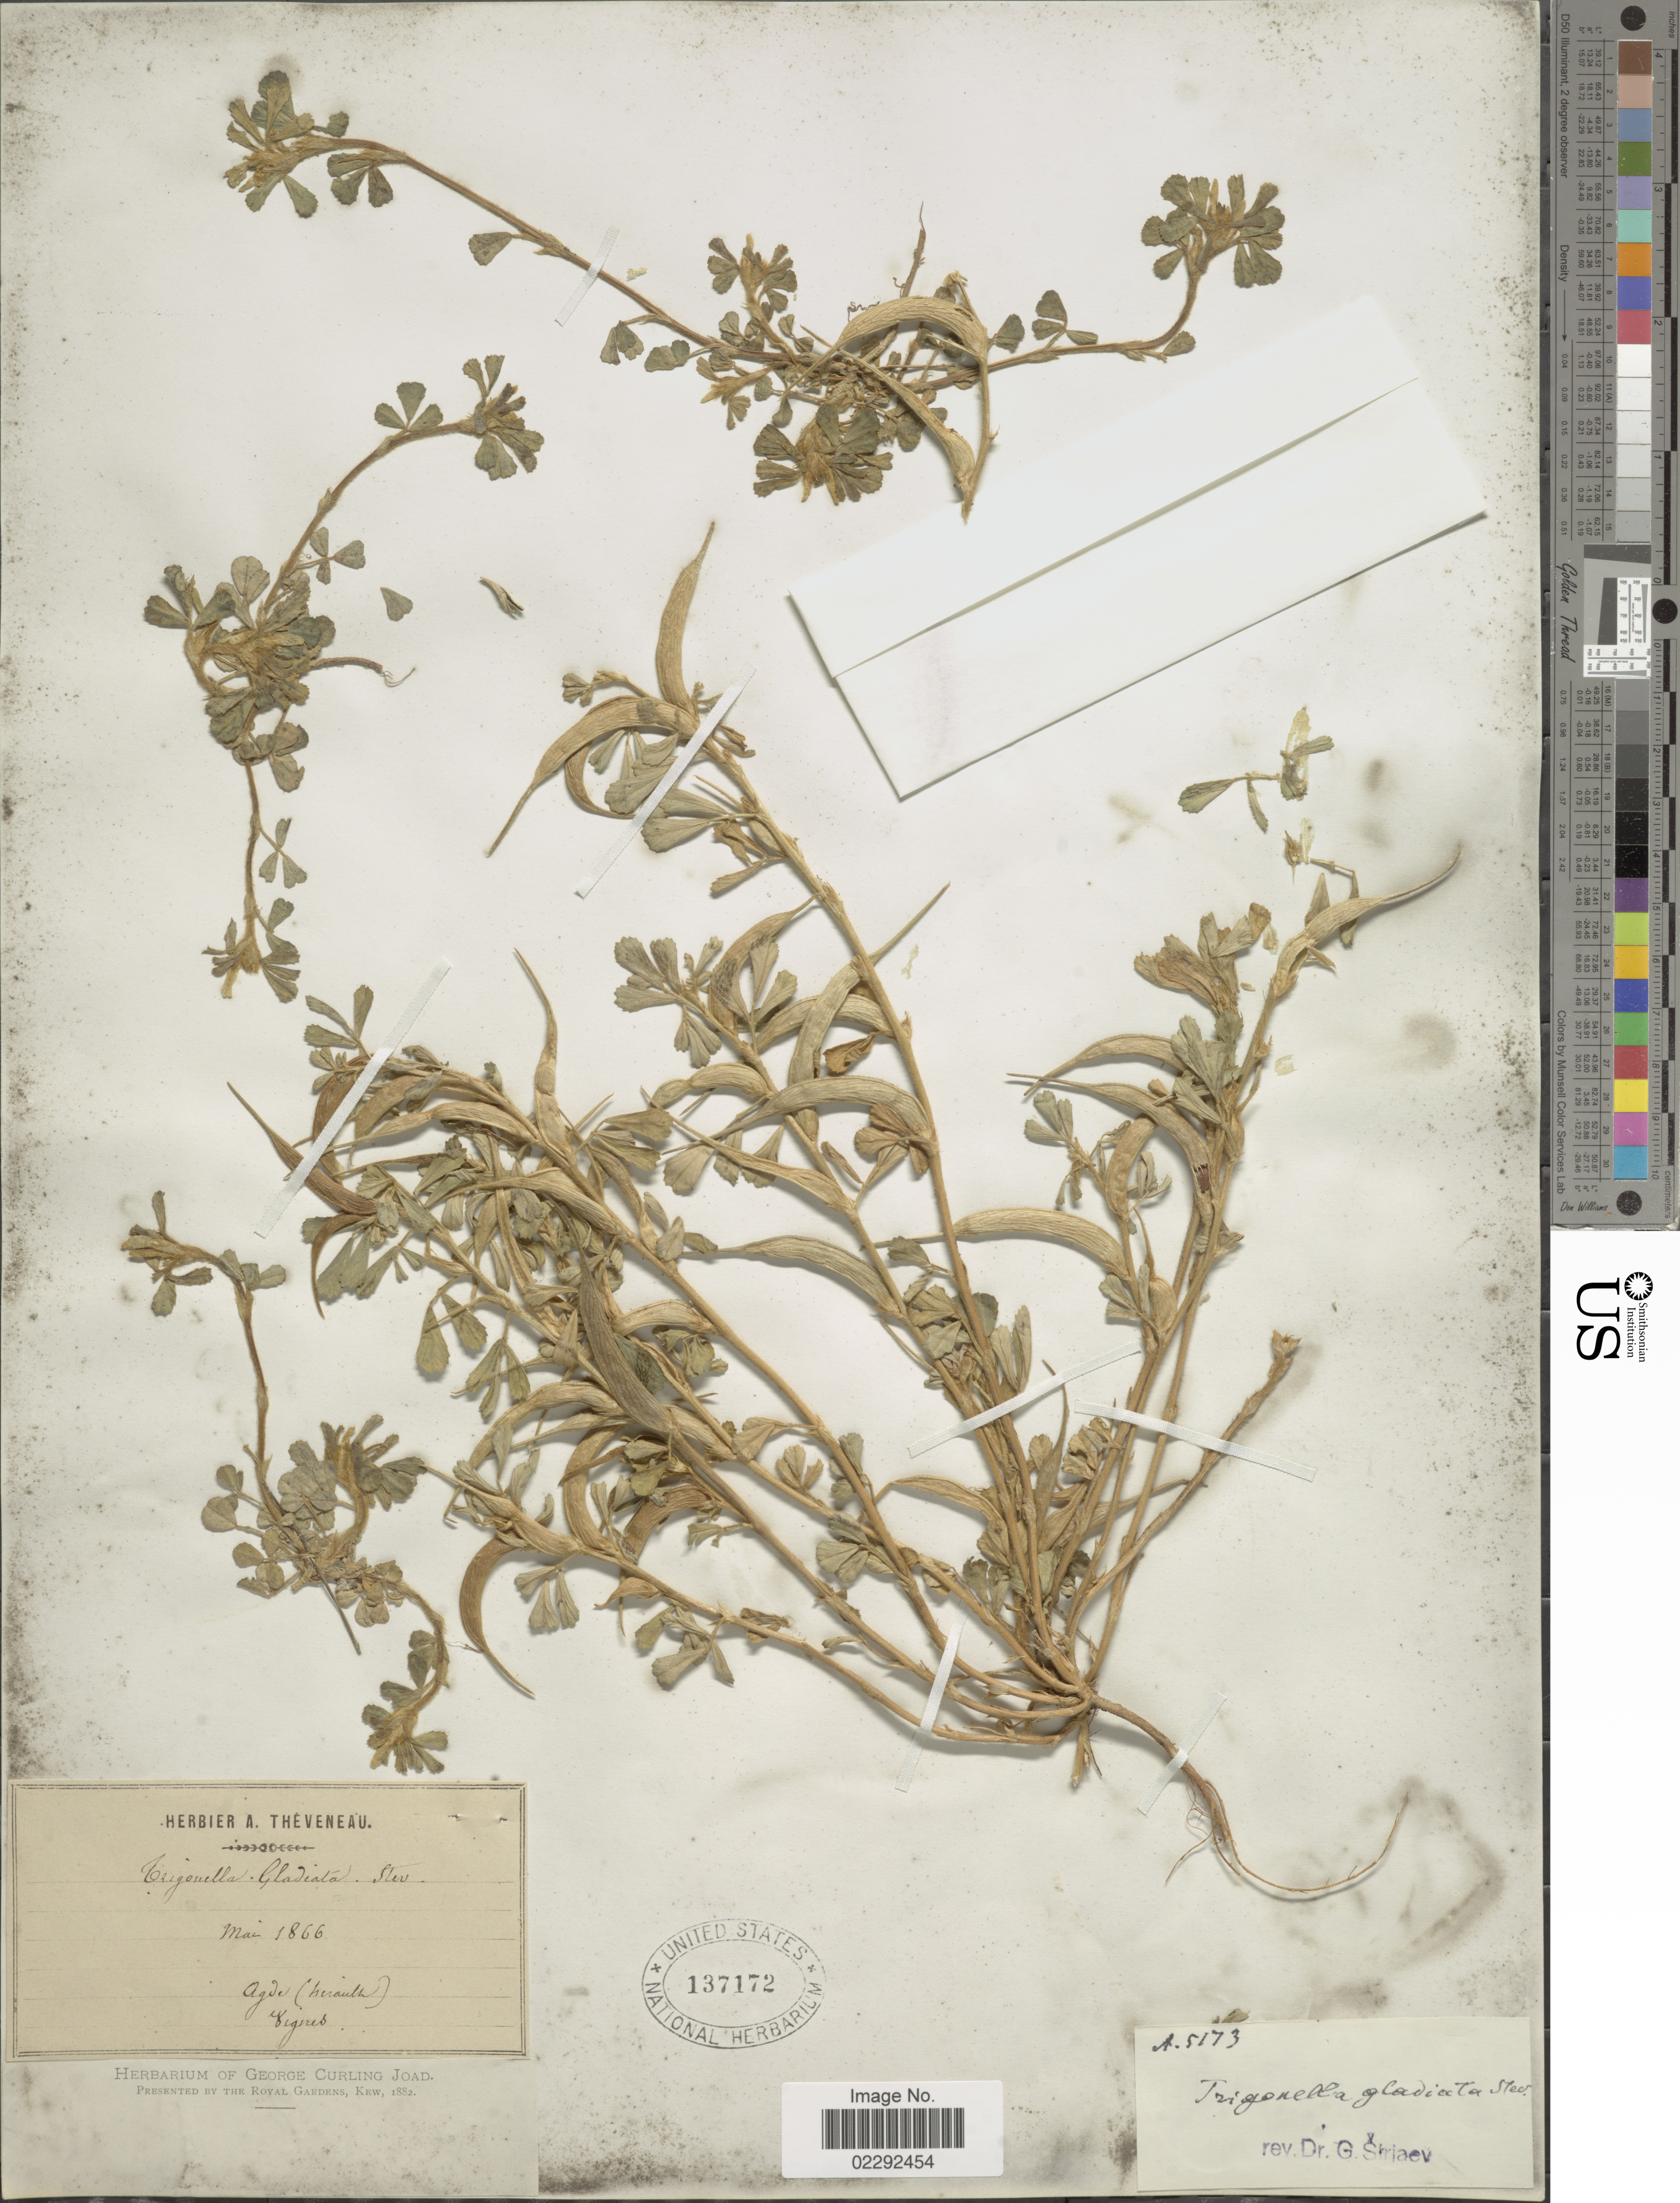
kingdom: Plantae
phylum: Tracheophyta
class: Magnoliopsida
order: Fabales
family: Fabaceae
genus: Trigonella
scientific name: Trigonella gladiata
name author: M. Bieb.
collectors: ex herb. A. Theveneau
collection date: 1866-05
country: France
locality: Agde (heraulte) Vignes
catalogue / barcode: US 137172